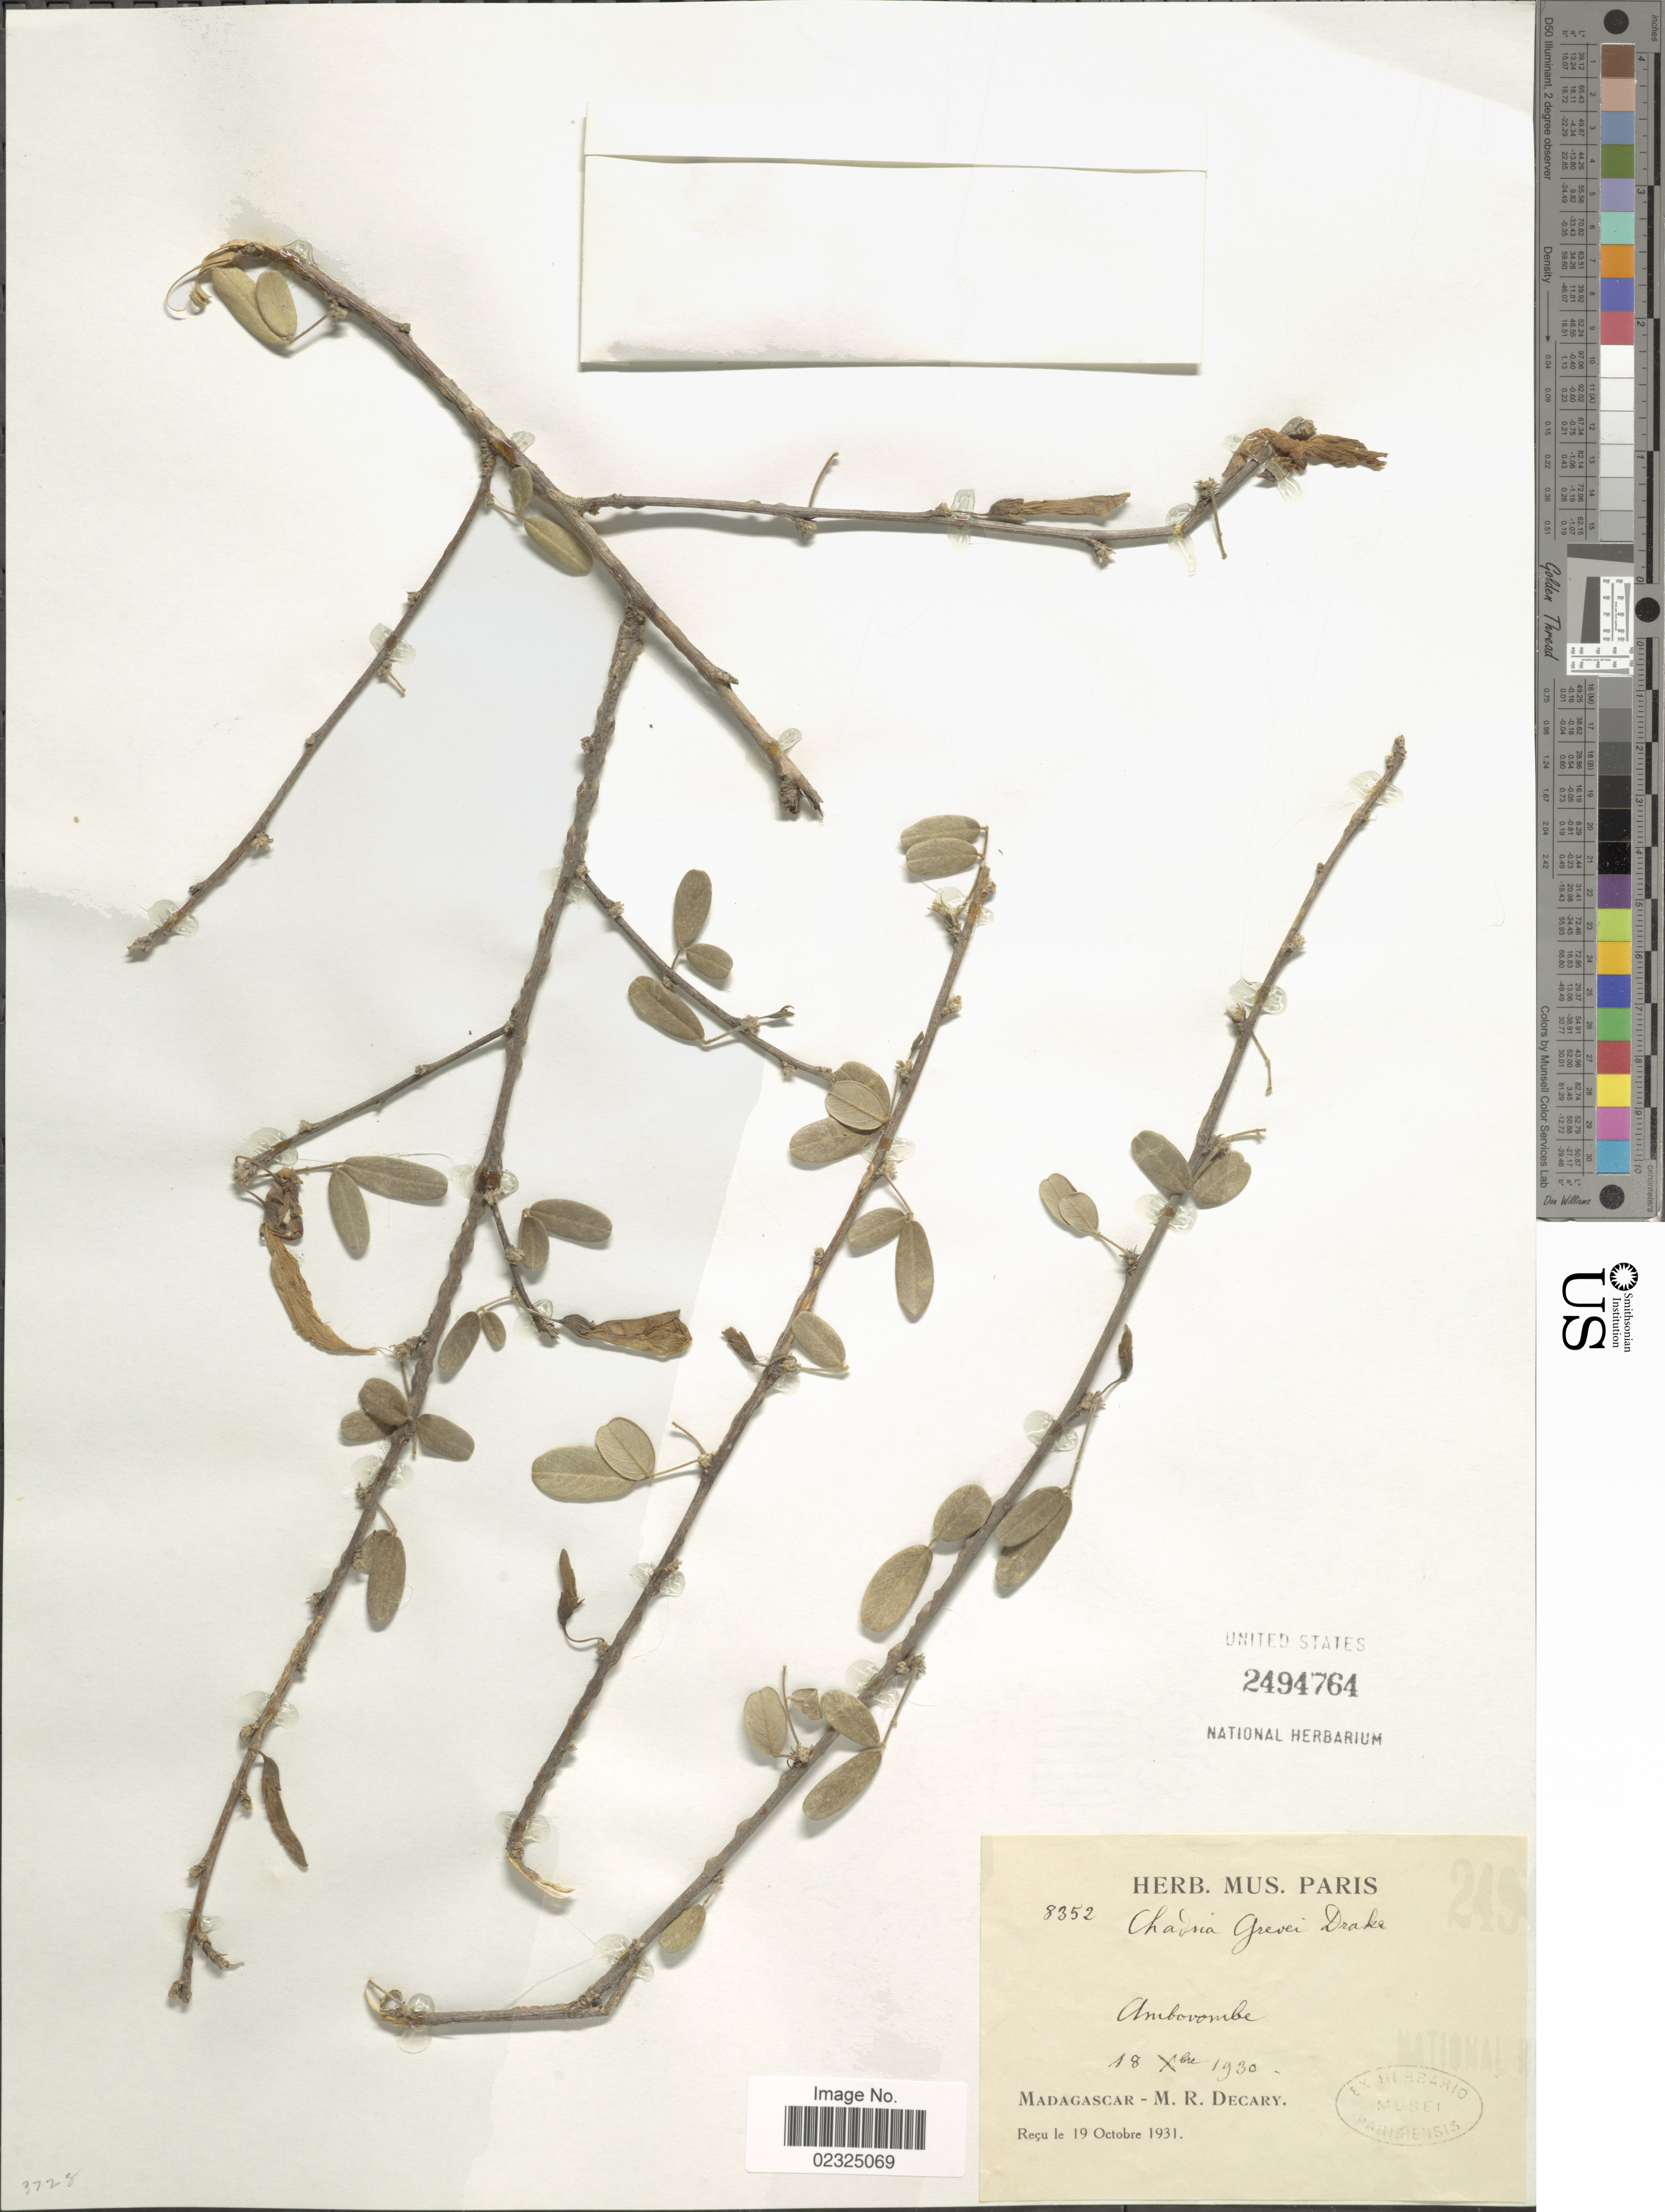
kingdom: Plantae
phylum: Tracheophyta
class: Magnoliopsida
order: Fabales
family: Fabaceae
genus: Chadsia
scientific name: Chadsia grevei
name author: Drake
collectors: R. Decary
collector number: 8352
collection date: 1930-10-18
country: Madagascar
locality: Ambovombe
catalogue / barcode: US 2494764